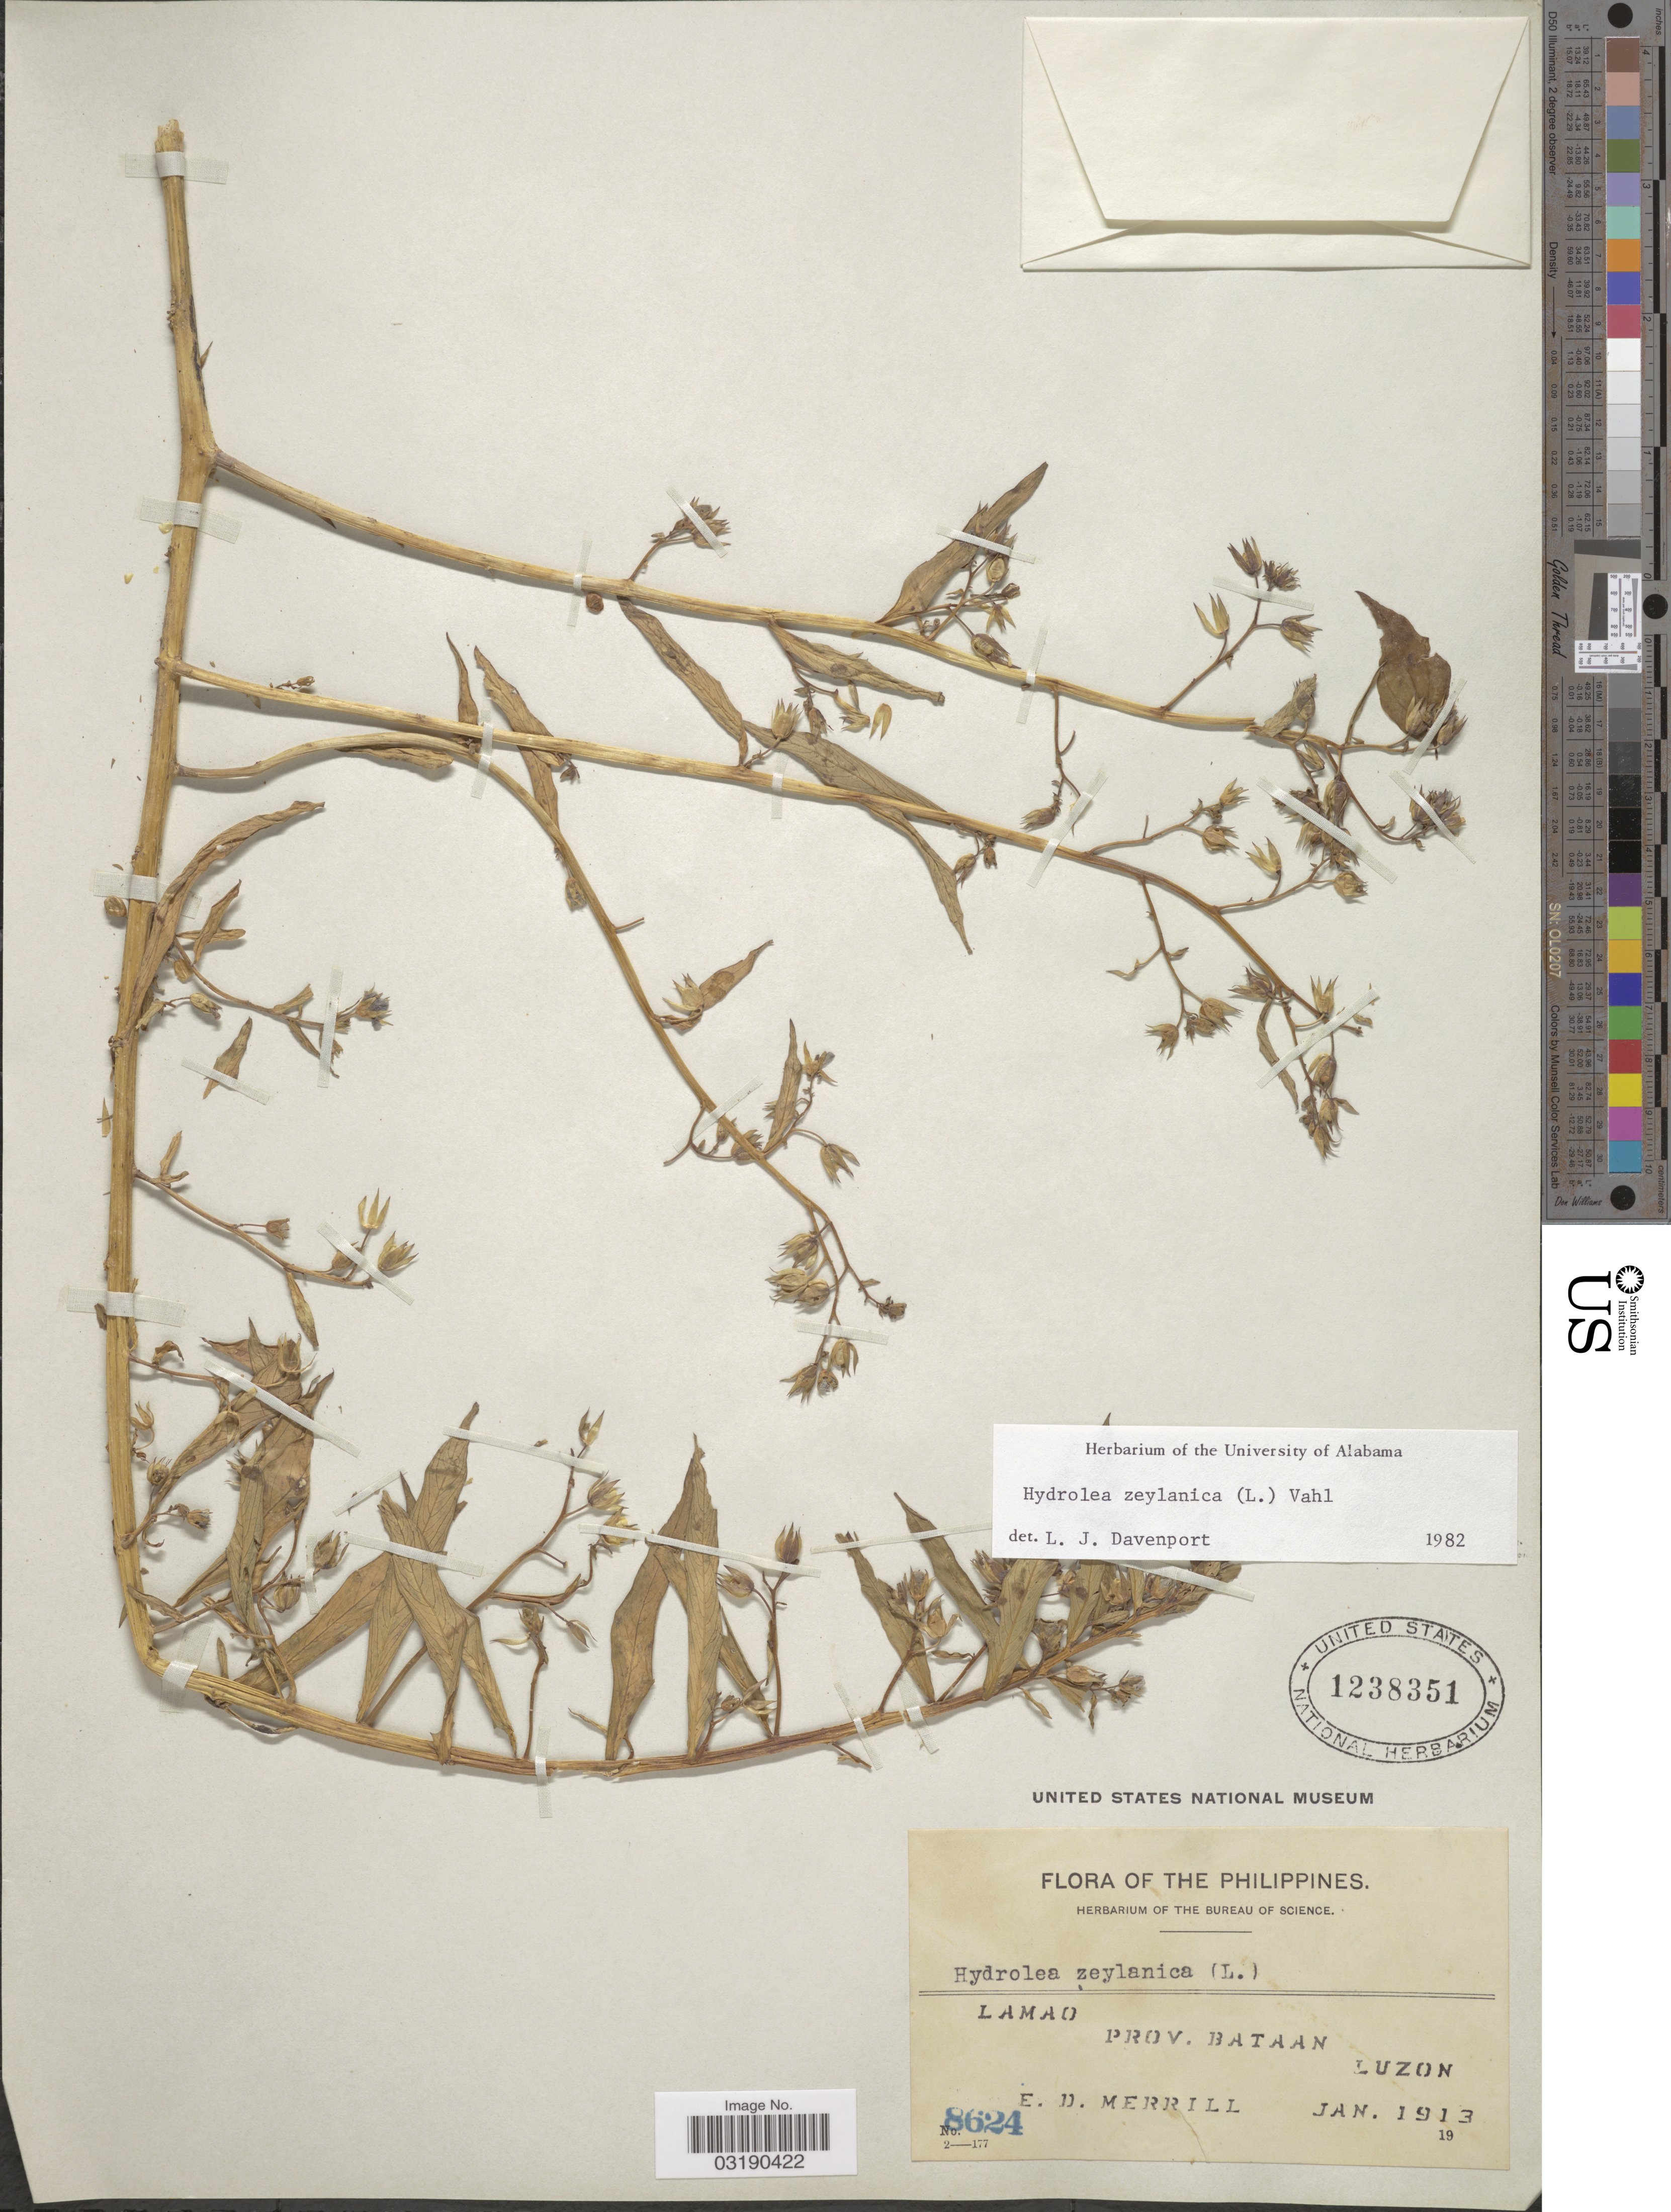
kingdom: Plantae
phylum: Tracheophyta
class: Magnoliopsida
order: Solanales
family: Hydroleaceae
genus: Hydrolea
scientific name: Hydrolea zeylanica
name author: (L.) Vahl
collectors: E. D. Merrill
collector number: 8624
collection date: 1913-01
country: Philippines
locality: Lamao. Prov. Bataan. Luzon.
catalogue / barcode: US 1238351